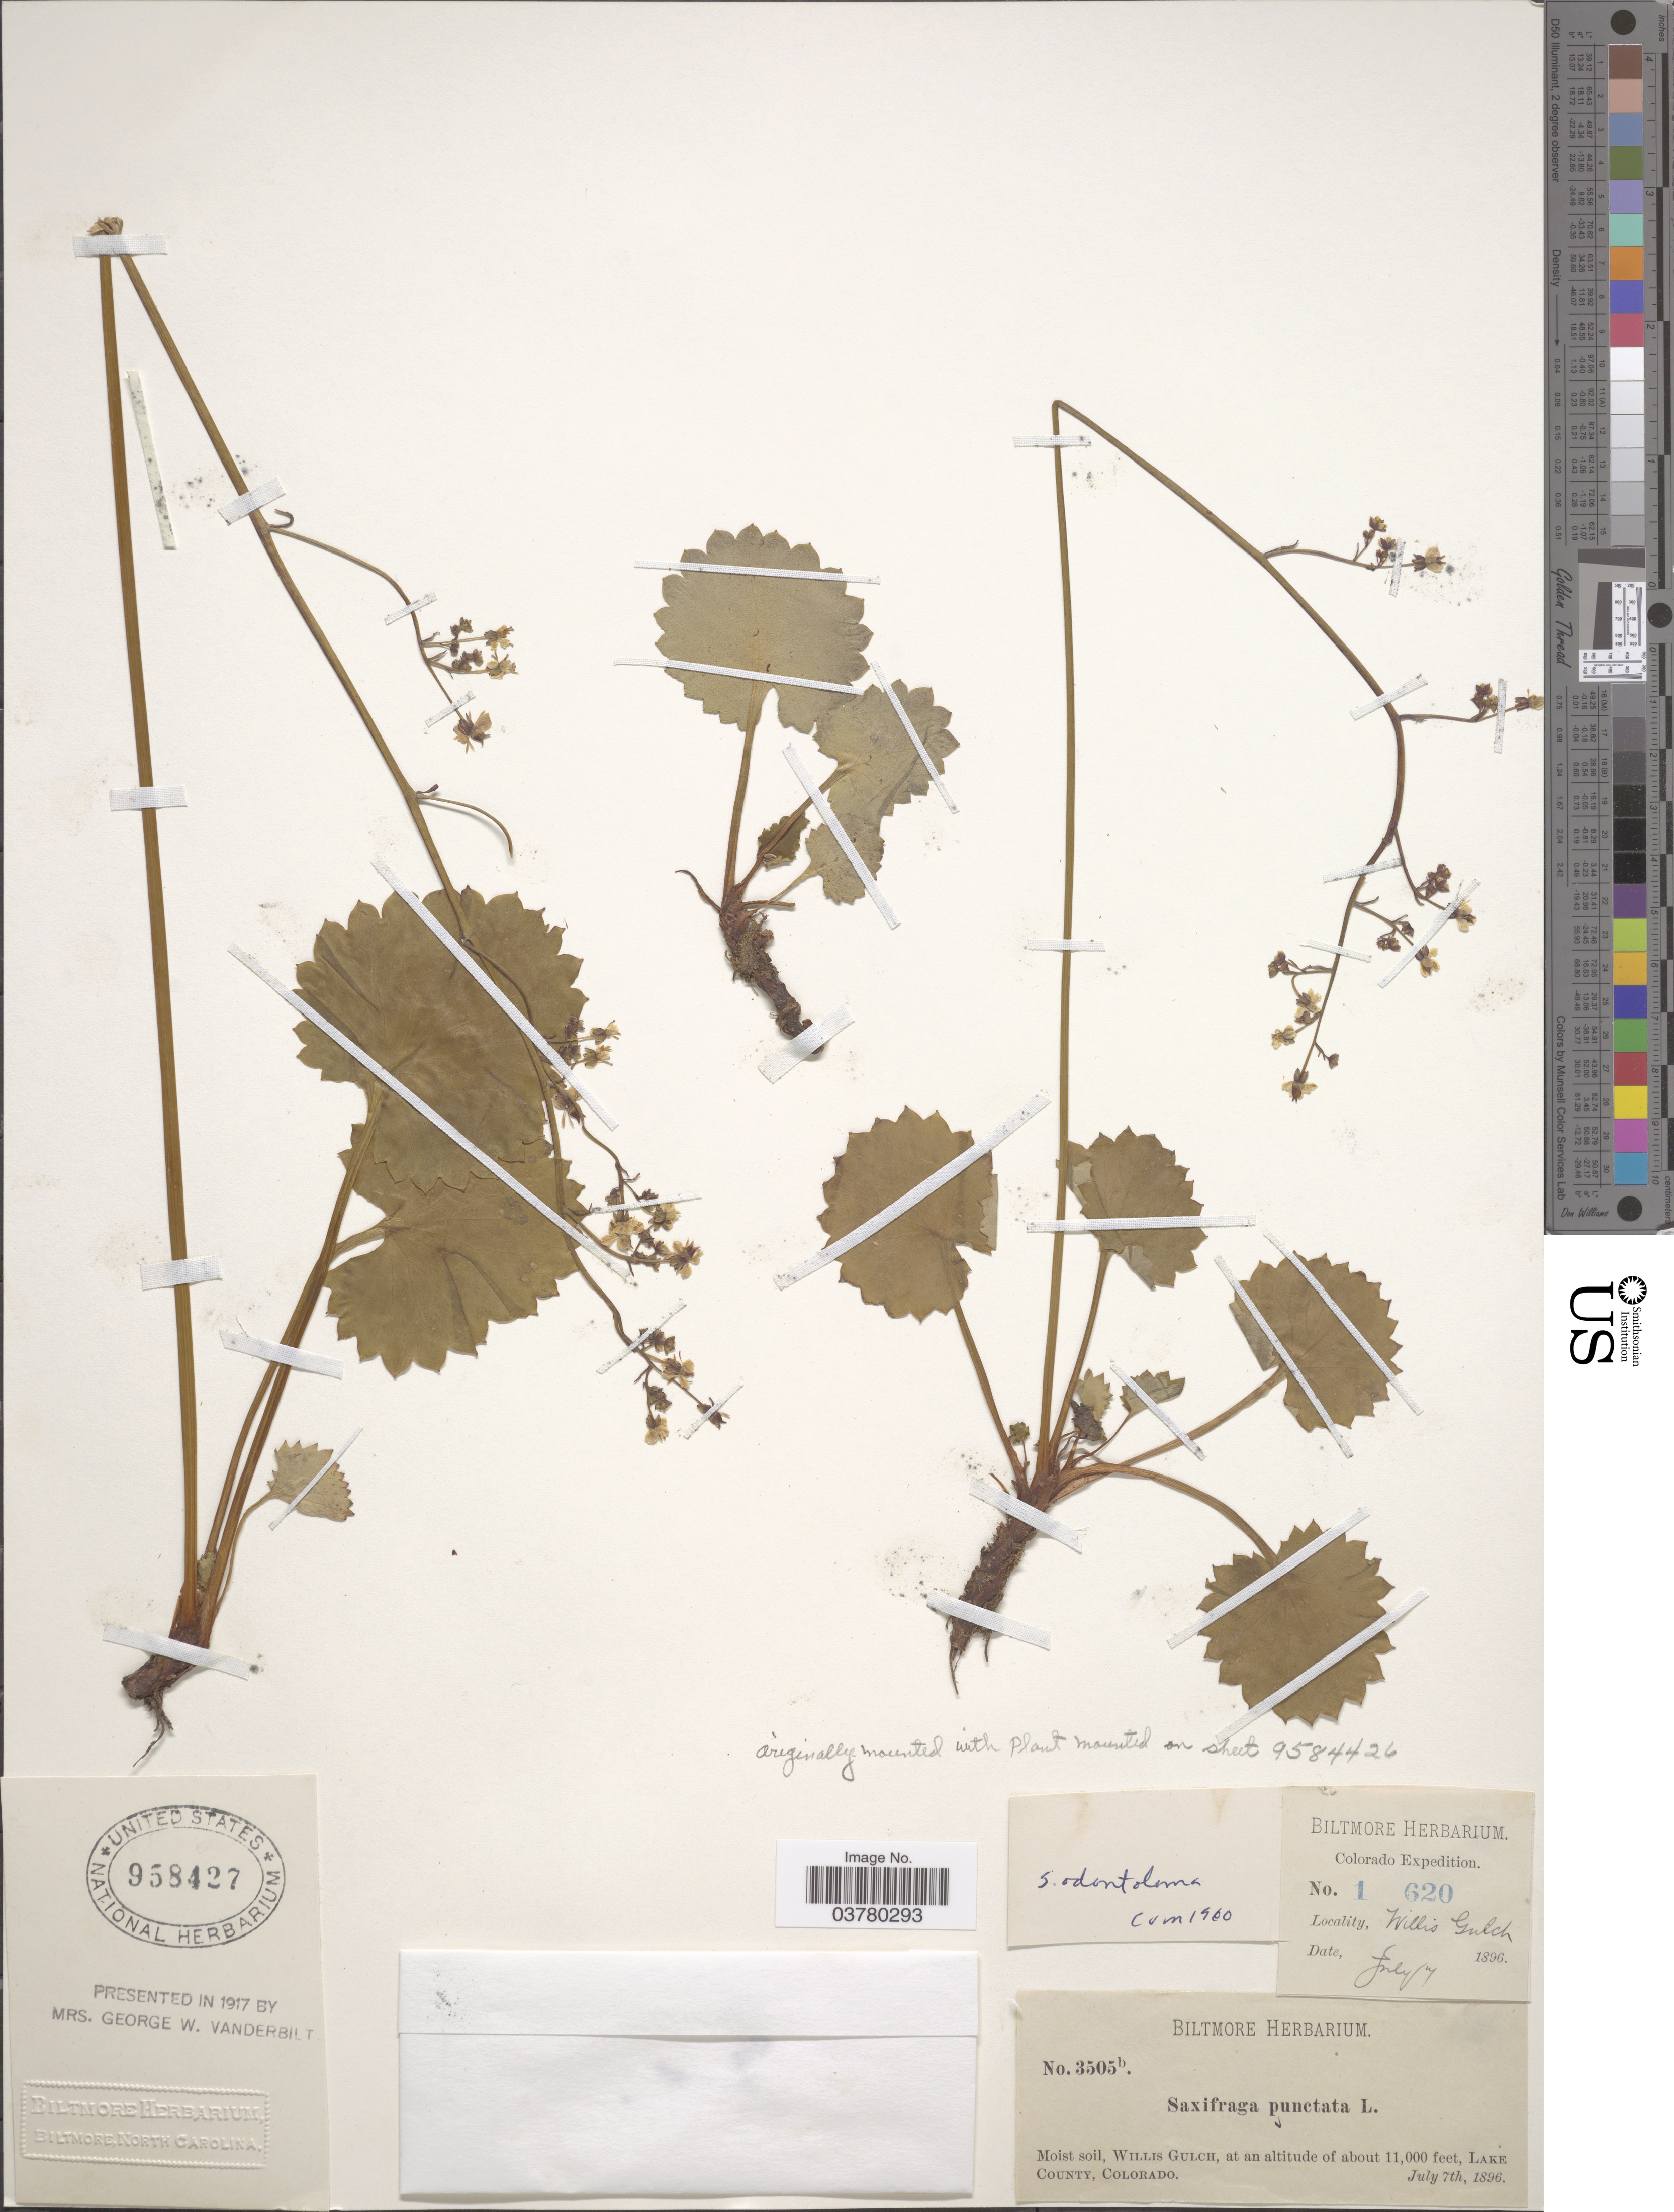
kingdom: Plantae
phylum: Tracheophyta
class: Magnoliopsida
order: Saxifragales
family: Saxifragaceae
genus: Micranthes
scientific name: Micranthes odontoloma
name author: (Piper) A. Heller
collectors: ex herb. Biltmore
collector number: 3505b/1620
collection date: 1896-07-07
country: United States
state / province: Colorado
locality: Colorado Expedition. Willis Gulch, Lake County.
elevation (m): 3353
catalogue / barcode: US 958427